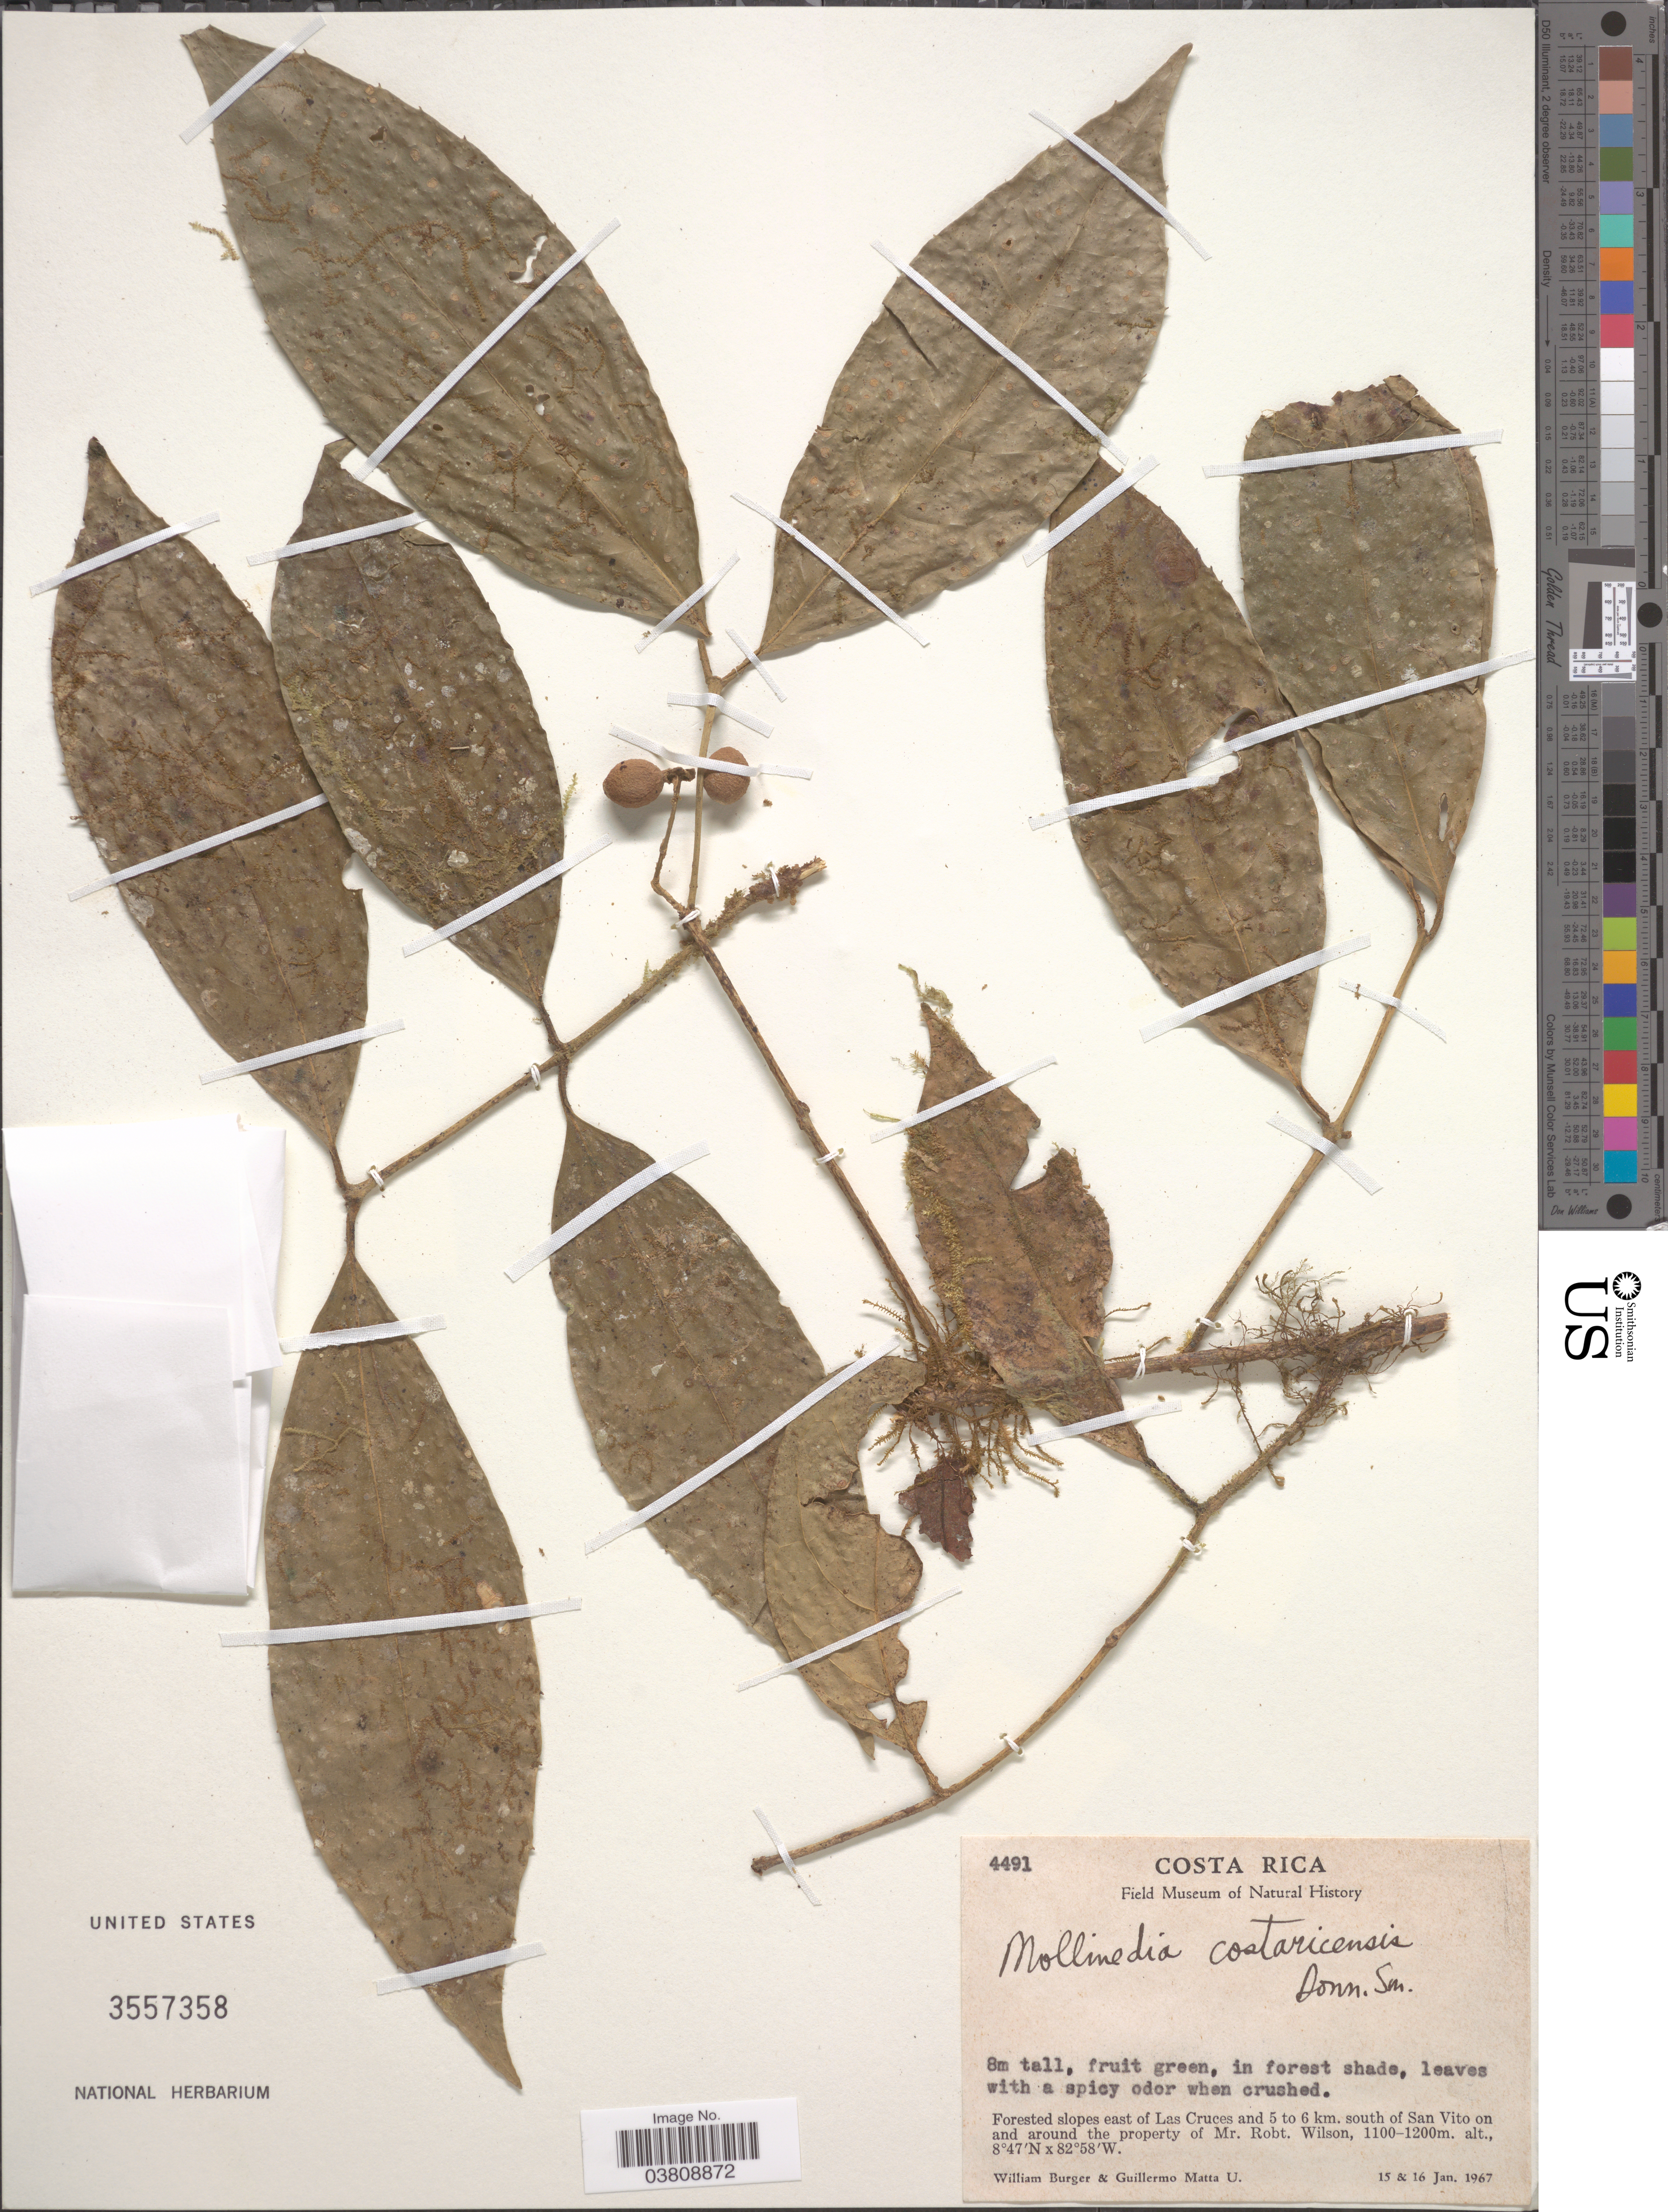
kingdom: Plantae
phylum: Tracheophyta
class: Magnoliopsida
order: Laurales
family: Monimiaceae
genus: Mollinedia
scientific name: Mollinedia costaricensis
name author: Donn. Sm.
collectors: W. Burger & G. Matta U.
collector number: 4491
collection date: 1967-01-15/1967-01-16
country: Costa Rica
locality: Forested slopes east of Las Cruces and 5 to 6 km. south of San Vito on and around the property of Mr. Robt. Wilson.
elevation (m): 1100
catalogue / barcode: US 3557358